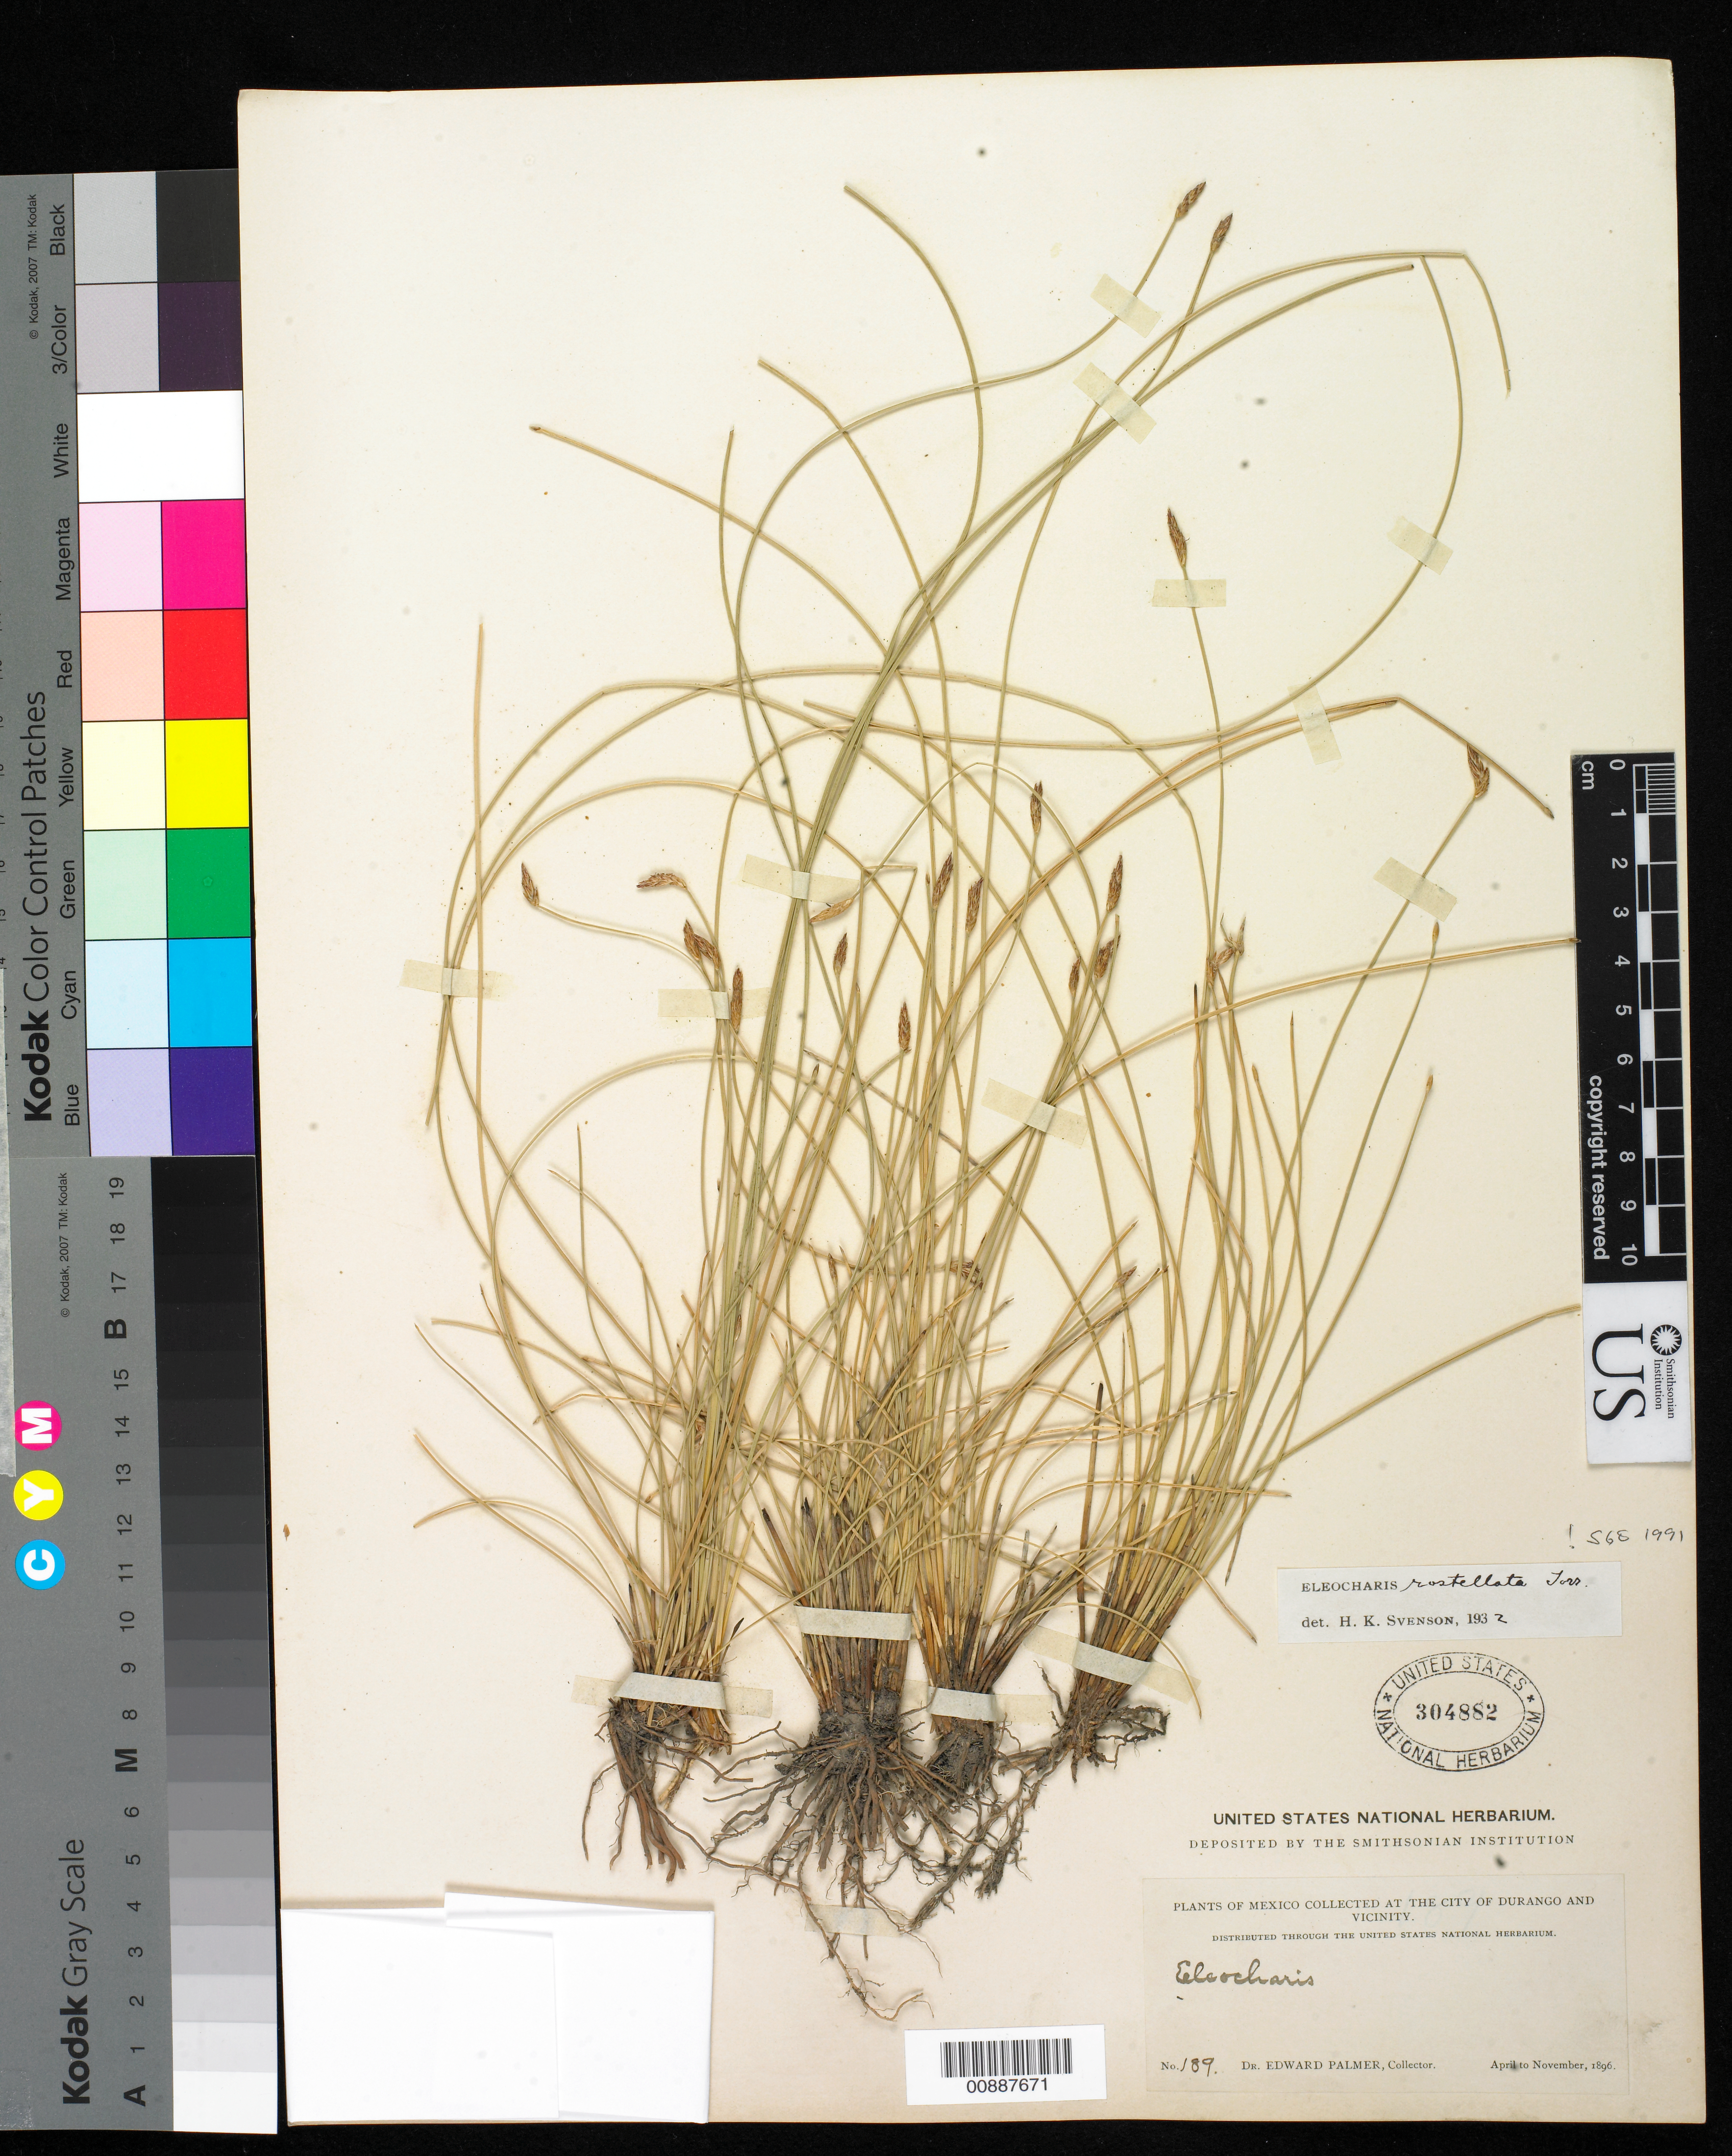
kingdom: Plantae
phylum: Tracheophyta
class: Liliopsida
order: Poales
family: Cyperaceae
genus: Eleocharis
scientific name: Eleocharis rostellata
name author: (Torr.) Torr.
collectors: E. Palmer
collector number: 189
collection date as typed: Apr 1896 to -- Nov 1896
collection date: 1896-04/1896-11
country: Mexico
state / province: Durango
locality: City of Durango and vicinity.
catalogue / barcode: US 304882